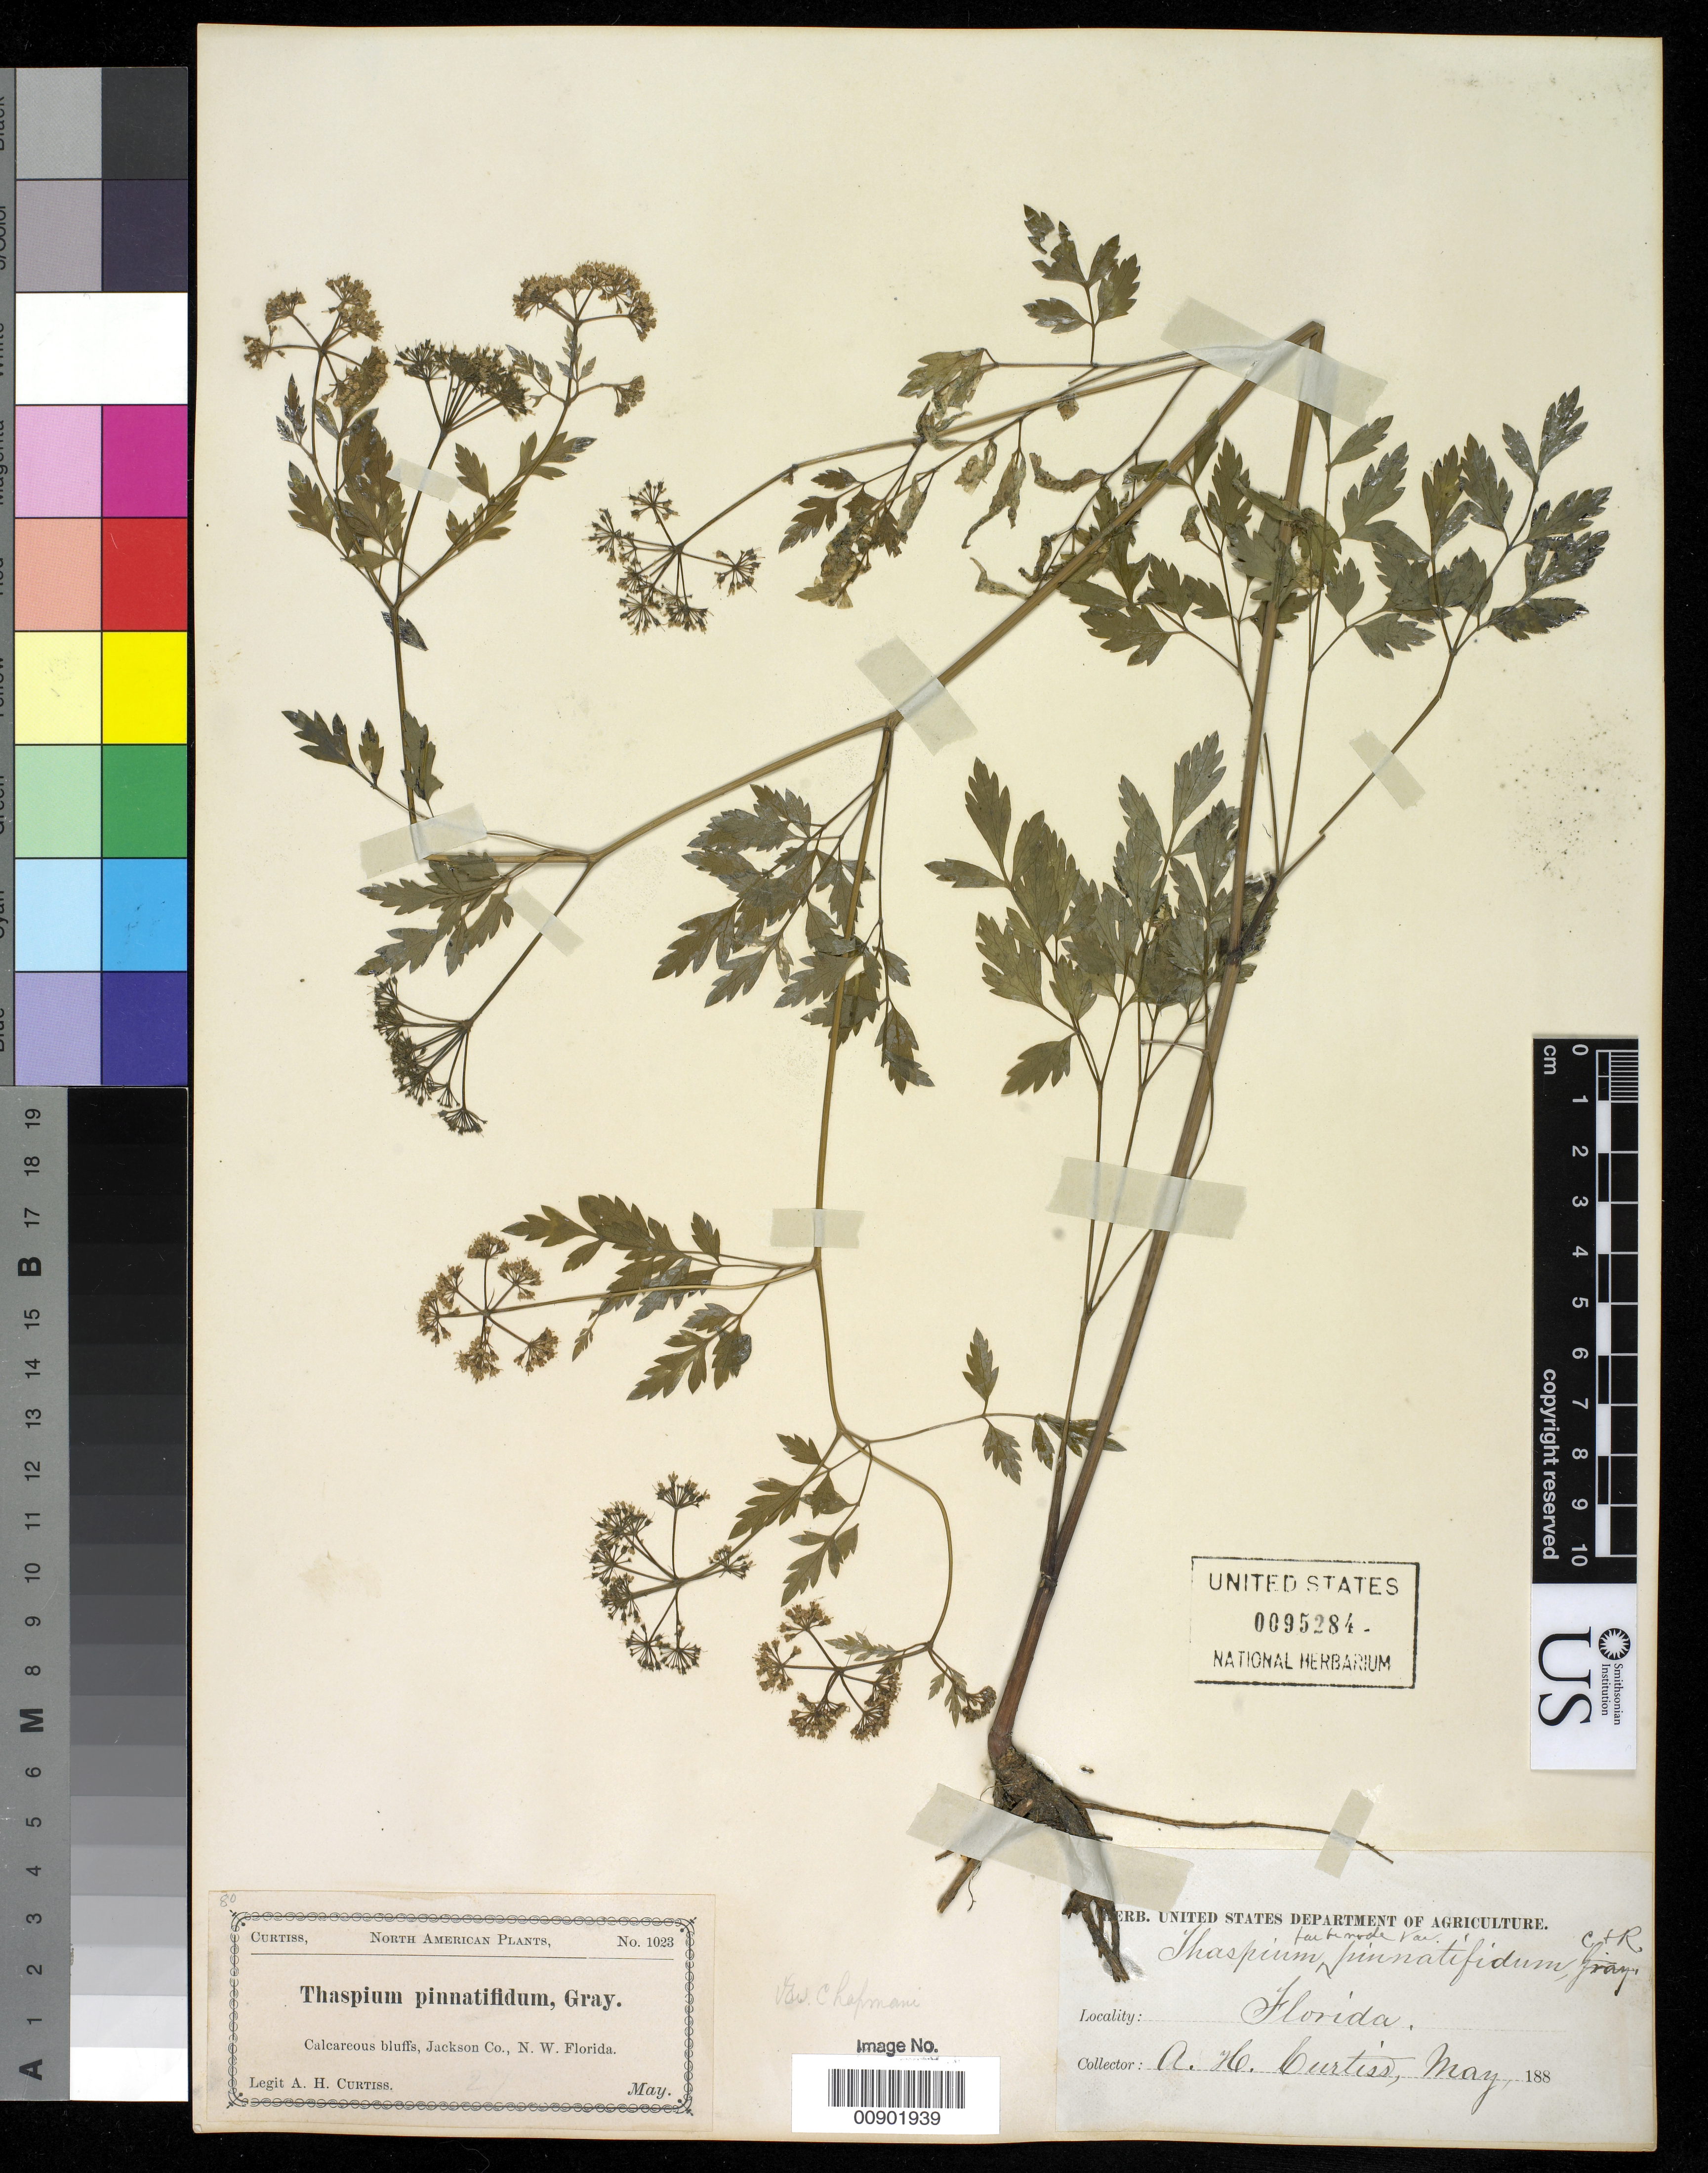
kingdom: Plantae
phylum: Tracheophyta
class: Magnoliopsida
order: Apiales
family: Apiaceae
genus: Thaspium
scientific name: Thaspium barbinode var. pinnatifidum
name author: J.M. Coult. & Rose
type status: Holotype; Syntype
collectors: A. H. Curtiss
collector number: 1023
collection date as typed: May 188-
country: United States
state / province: Florida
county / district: Jackson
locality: Calcareous bluffs, Jackson Co., N.W. Florida.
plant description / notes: Also a type of Thaspium barbinode var. chapmanii Coulter & Rose, nom. illeg. superfl.; Published as nom. nov. for Thaspium barbinode var. pinnatifidum Coulter & Rose (superfl., as Thaspium pinnatifidum (Buckley) A. Gray does not have priority at varietal rank).; Also a type of Thaspium barbinode var. pinnatifidum Coulter & Rose.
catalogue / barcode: US 95284